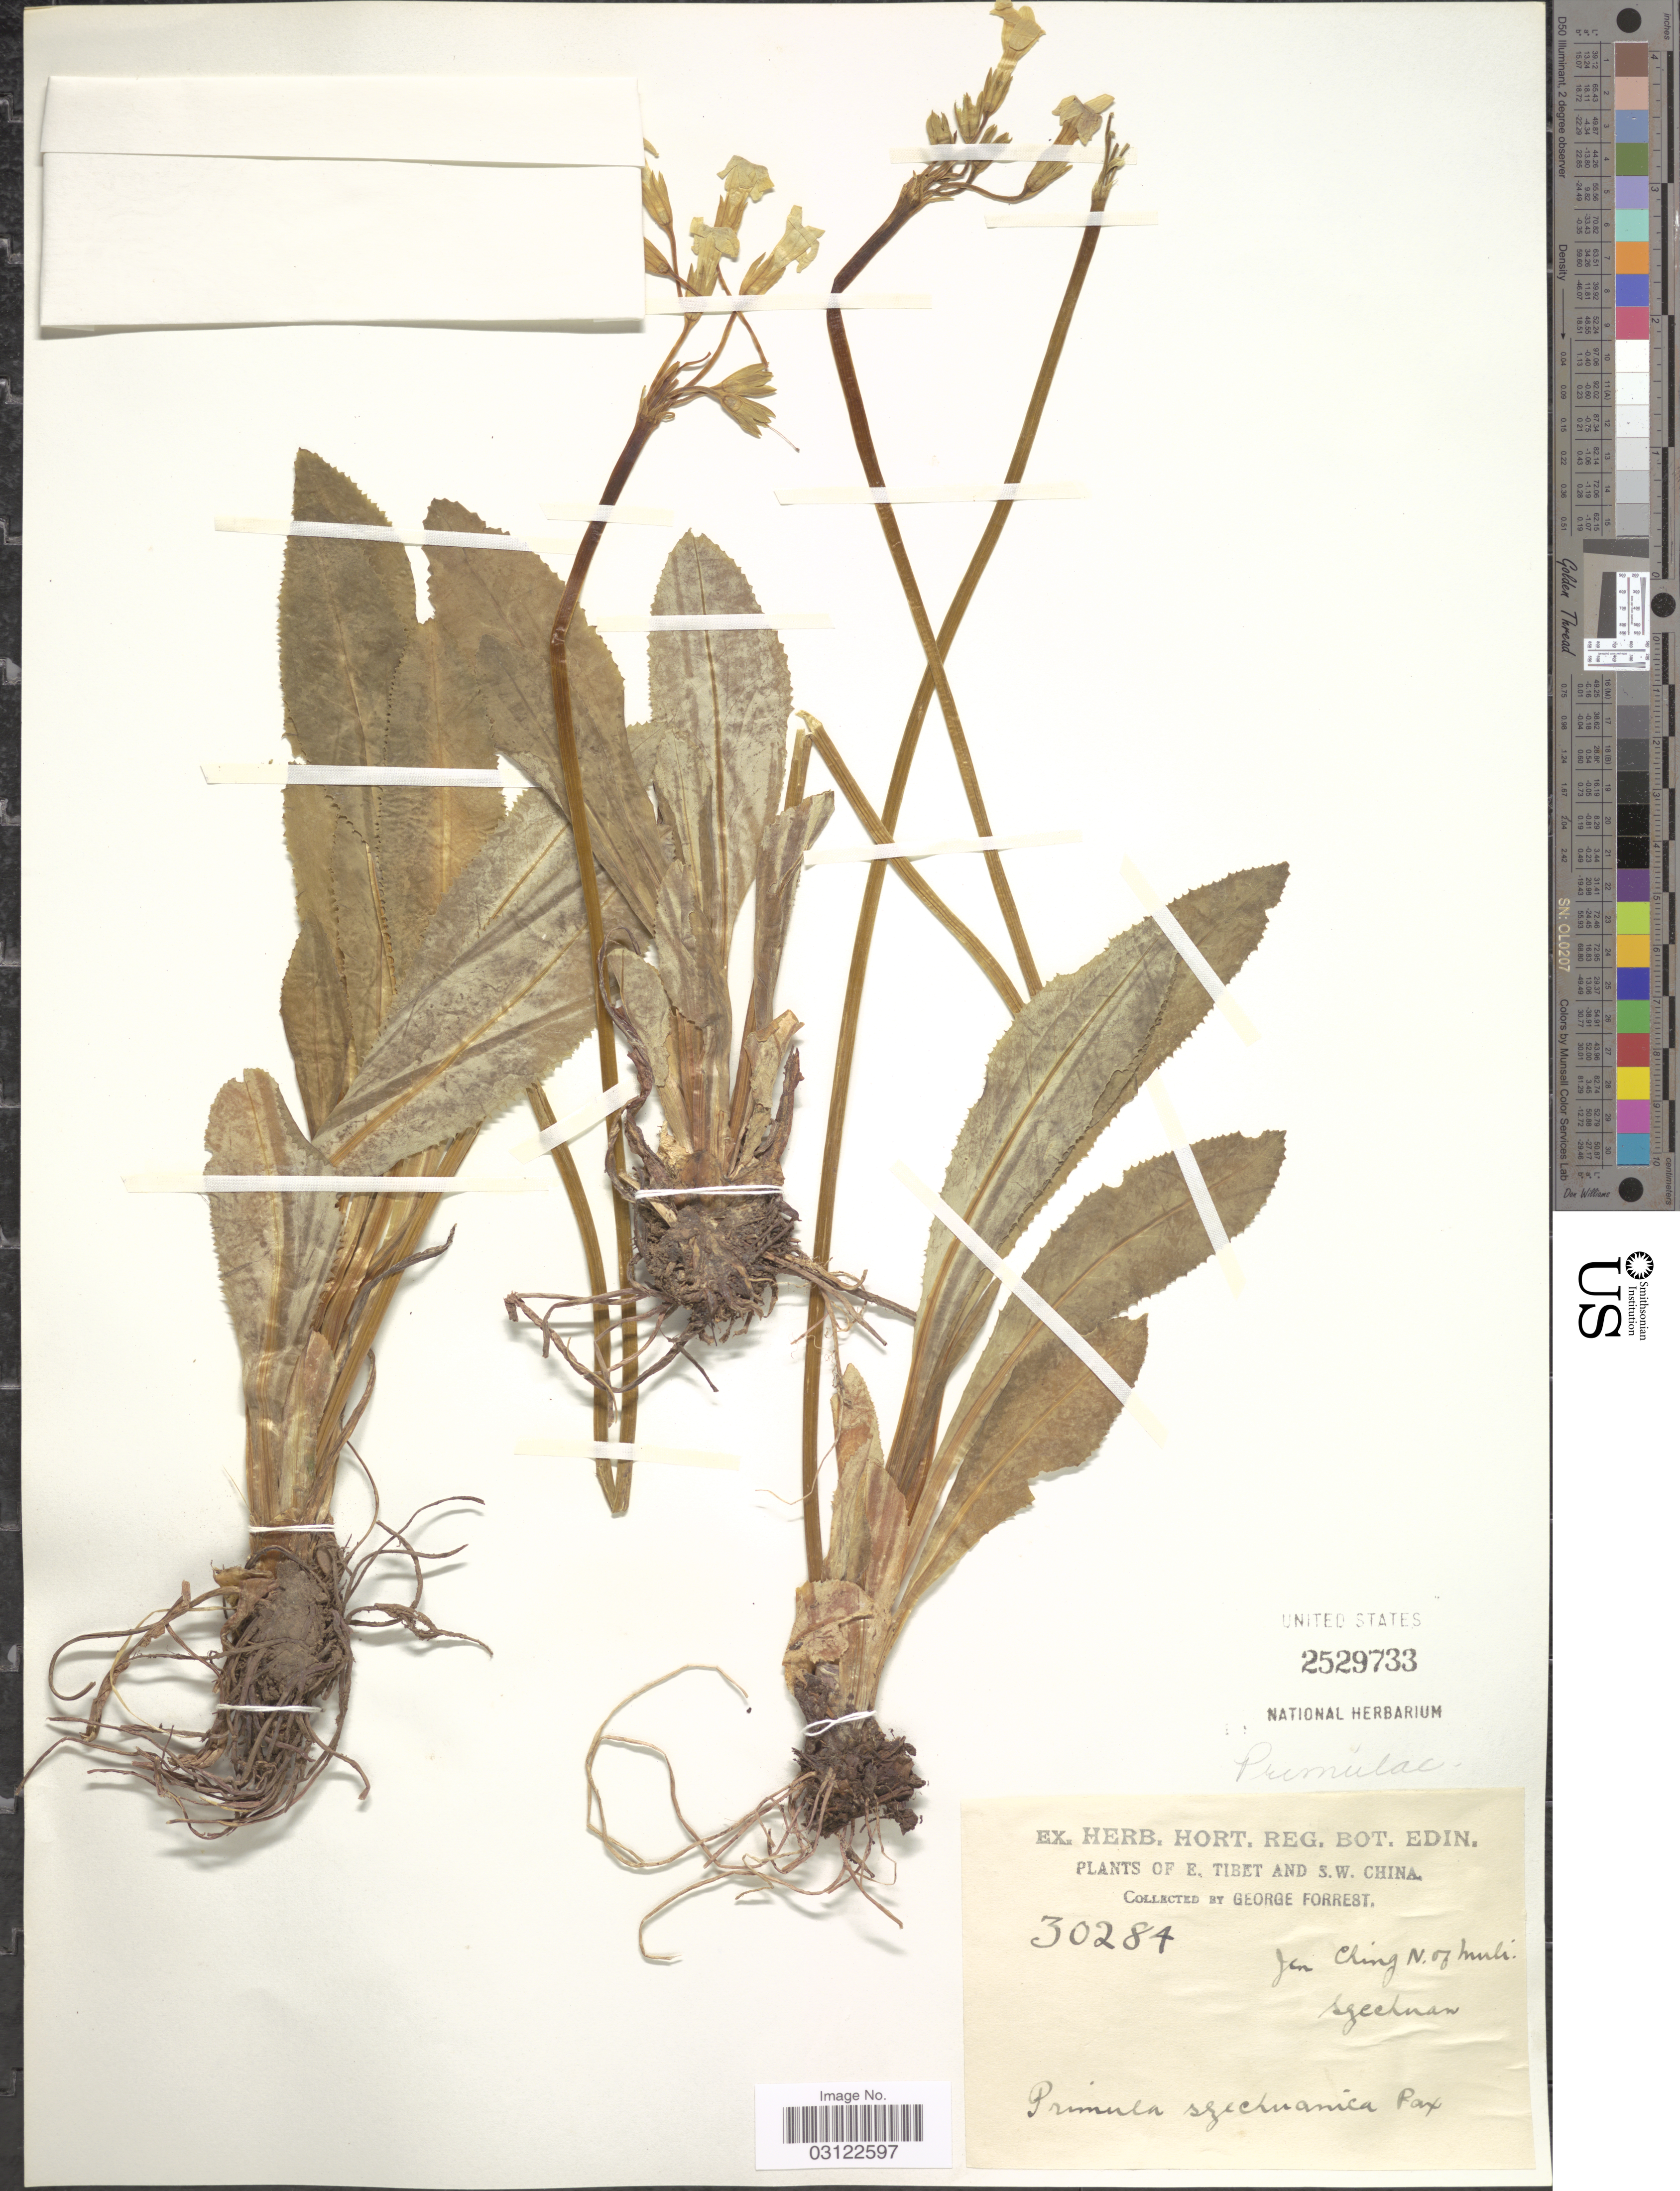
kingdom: Plantae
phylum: Tracheophyta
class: Magnoliopsida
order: Ericales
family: Primulaceae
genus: Primula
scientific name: Primula szechuanica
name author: Pax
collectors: G. Forrest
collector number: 30284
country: China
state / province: Sichuan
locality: E. Tibet and S.W. China. Jen Ching N. of Muli. Szechuan.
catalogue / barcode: US 2529733